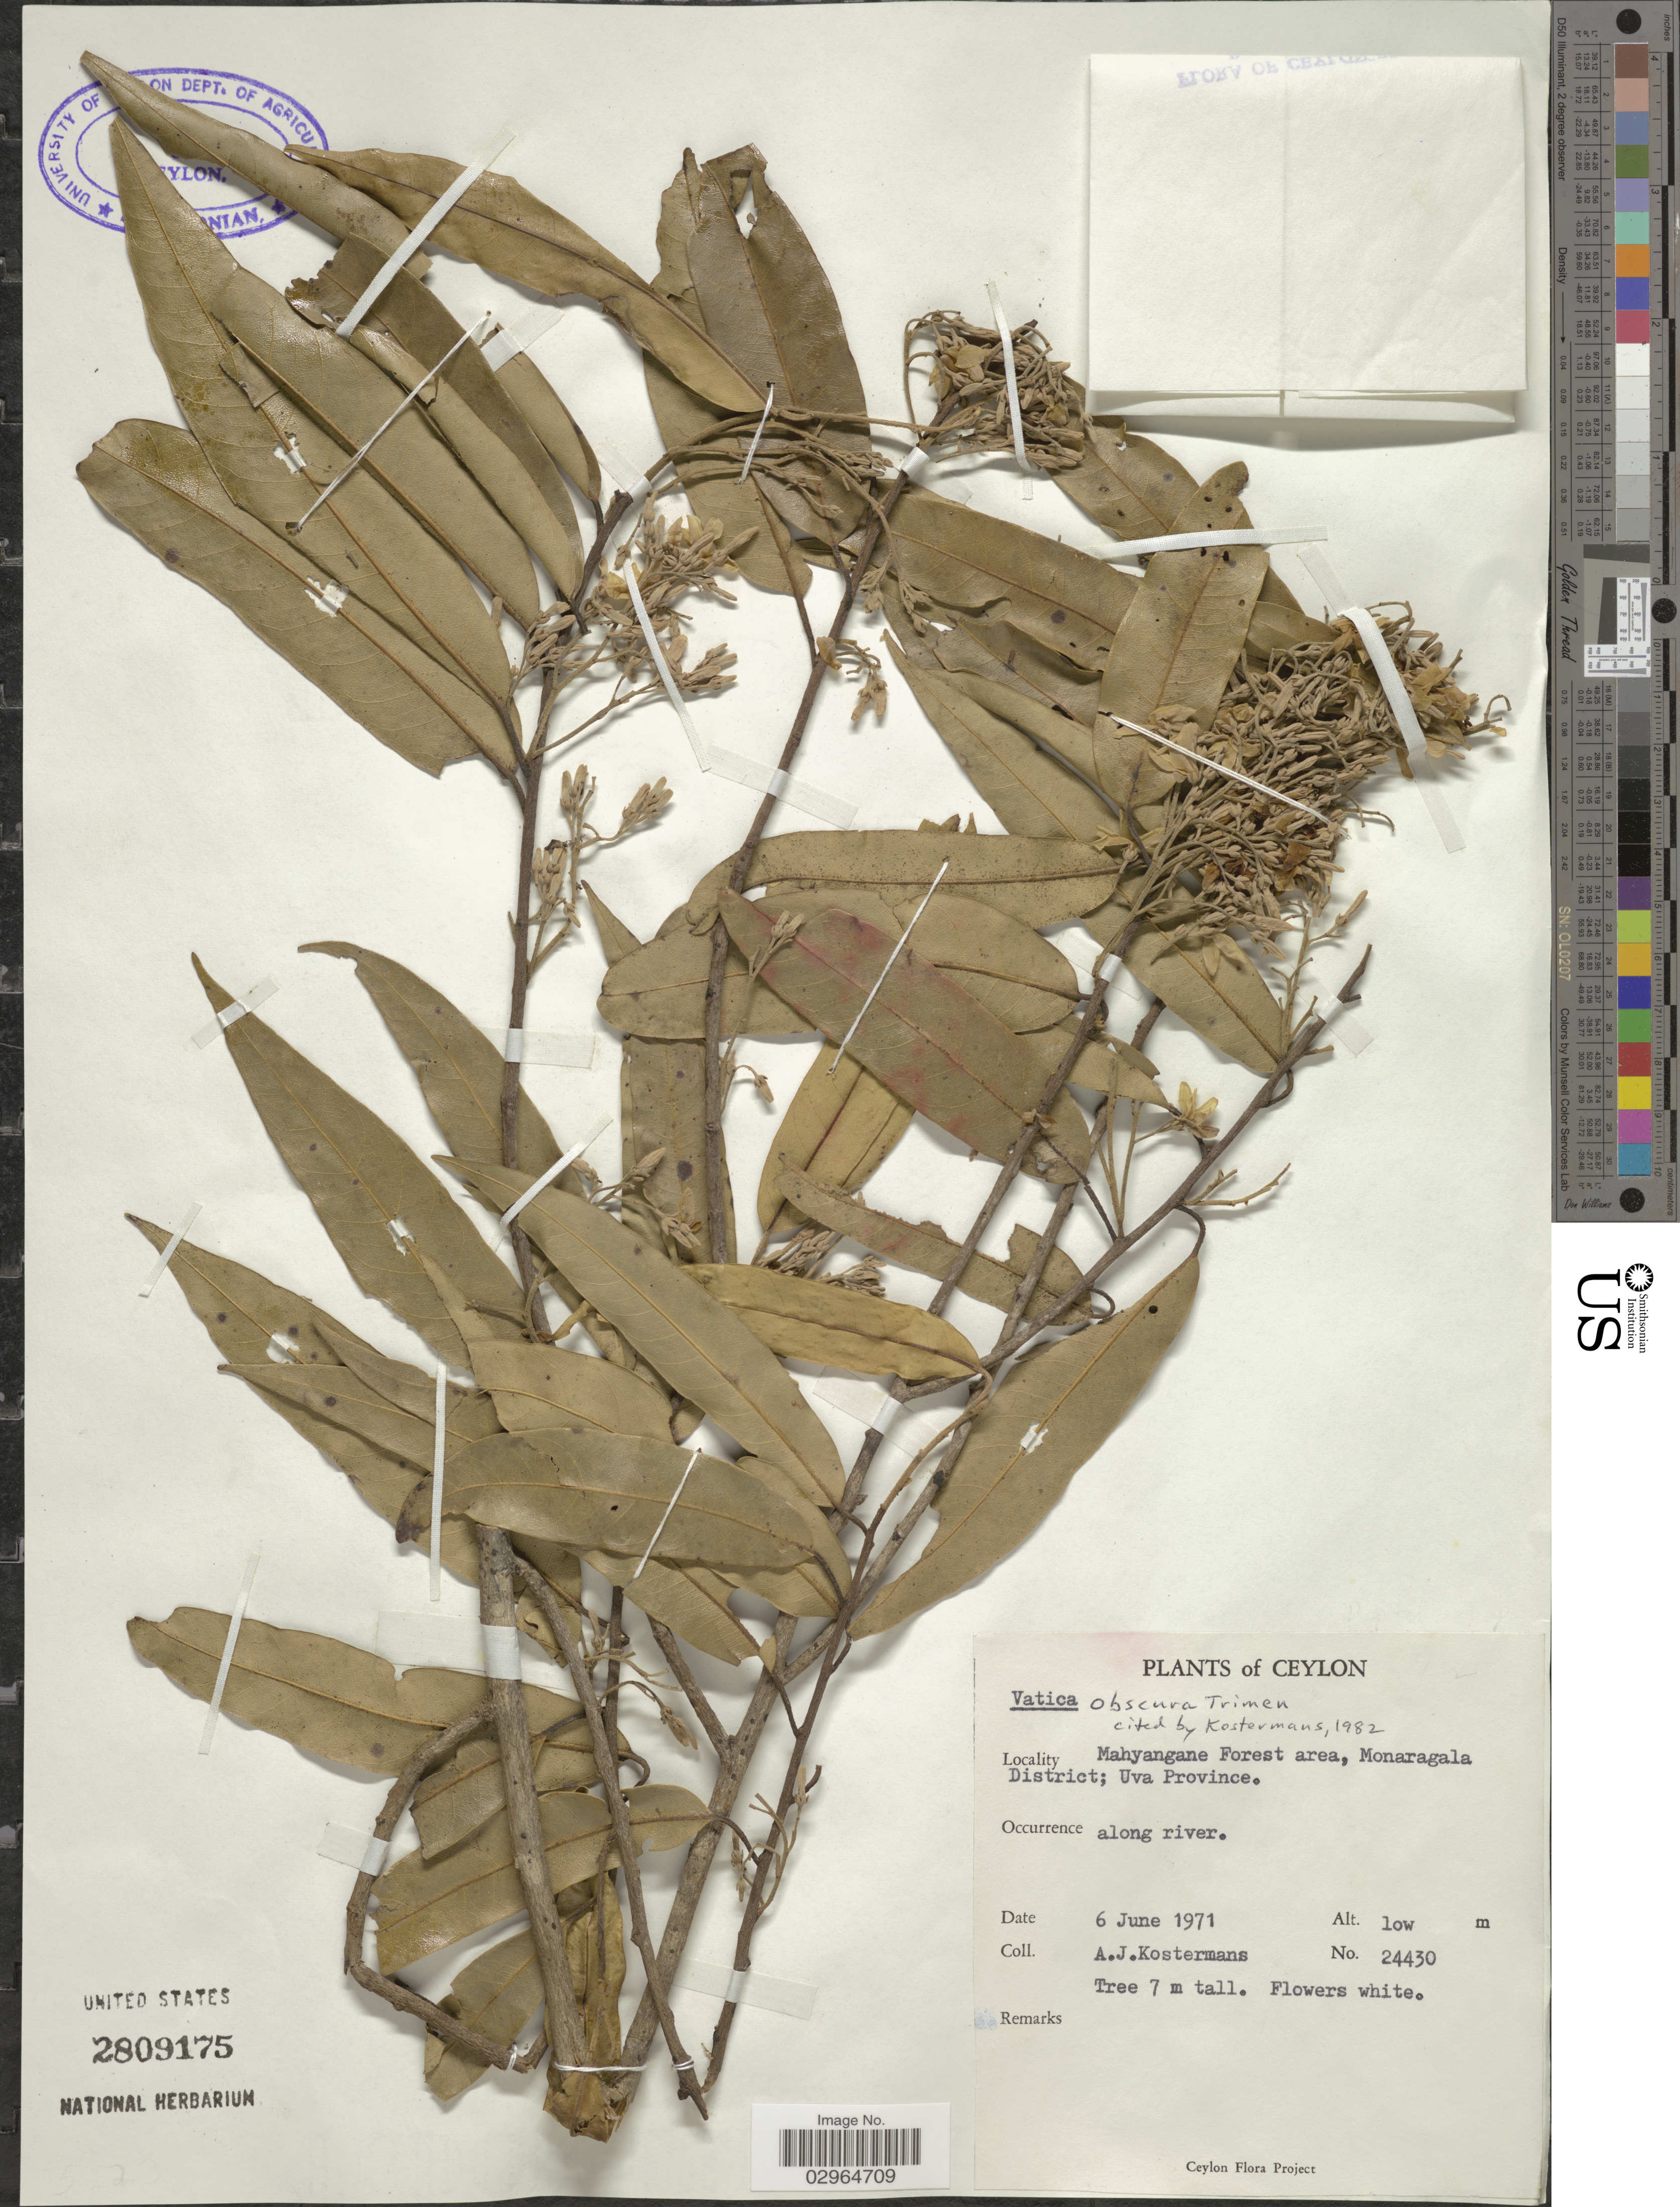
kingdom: Plantae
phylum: Tracheophyta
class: Magnoliopsida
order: Malvales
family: Dipterocarpaceae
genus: Vatica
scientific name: Vatica obscura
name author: Trimen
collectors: A. J. G. Kostermans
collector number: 24430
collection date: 1971-06-06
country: Sri Lanka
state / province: Uva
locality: Ceylon. Mahyangane Forest area, Monaragala District.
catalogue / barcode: US 2809175